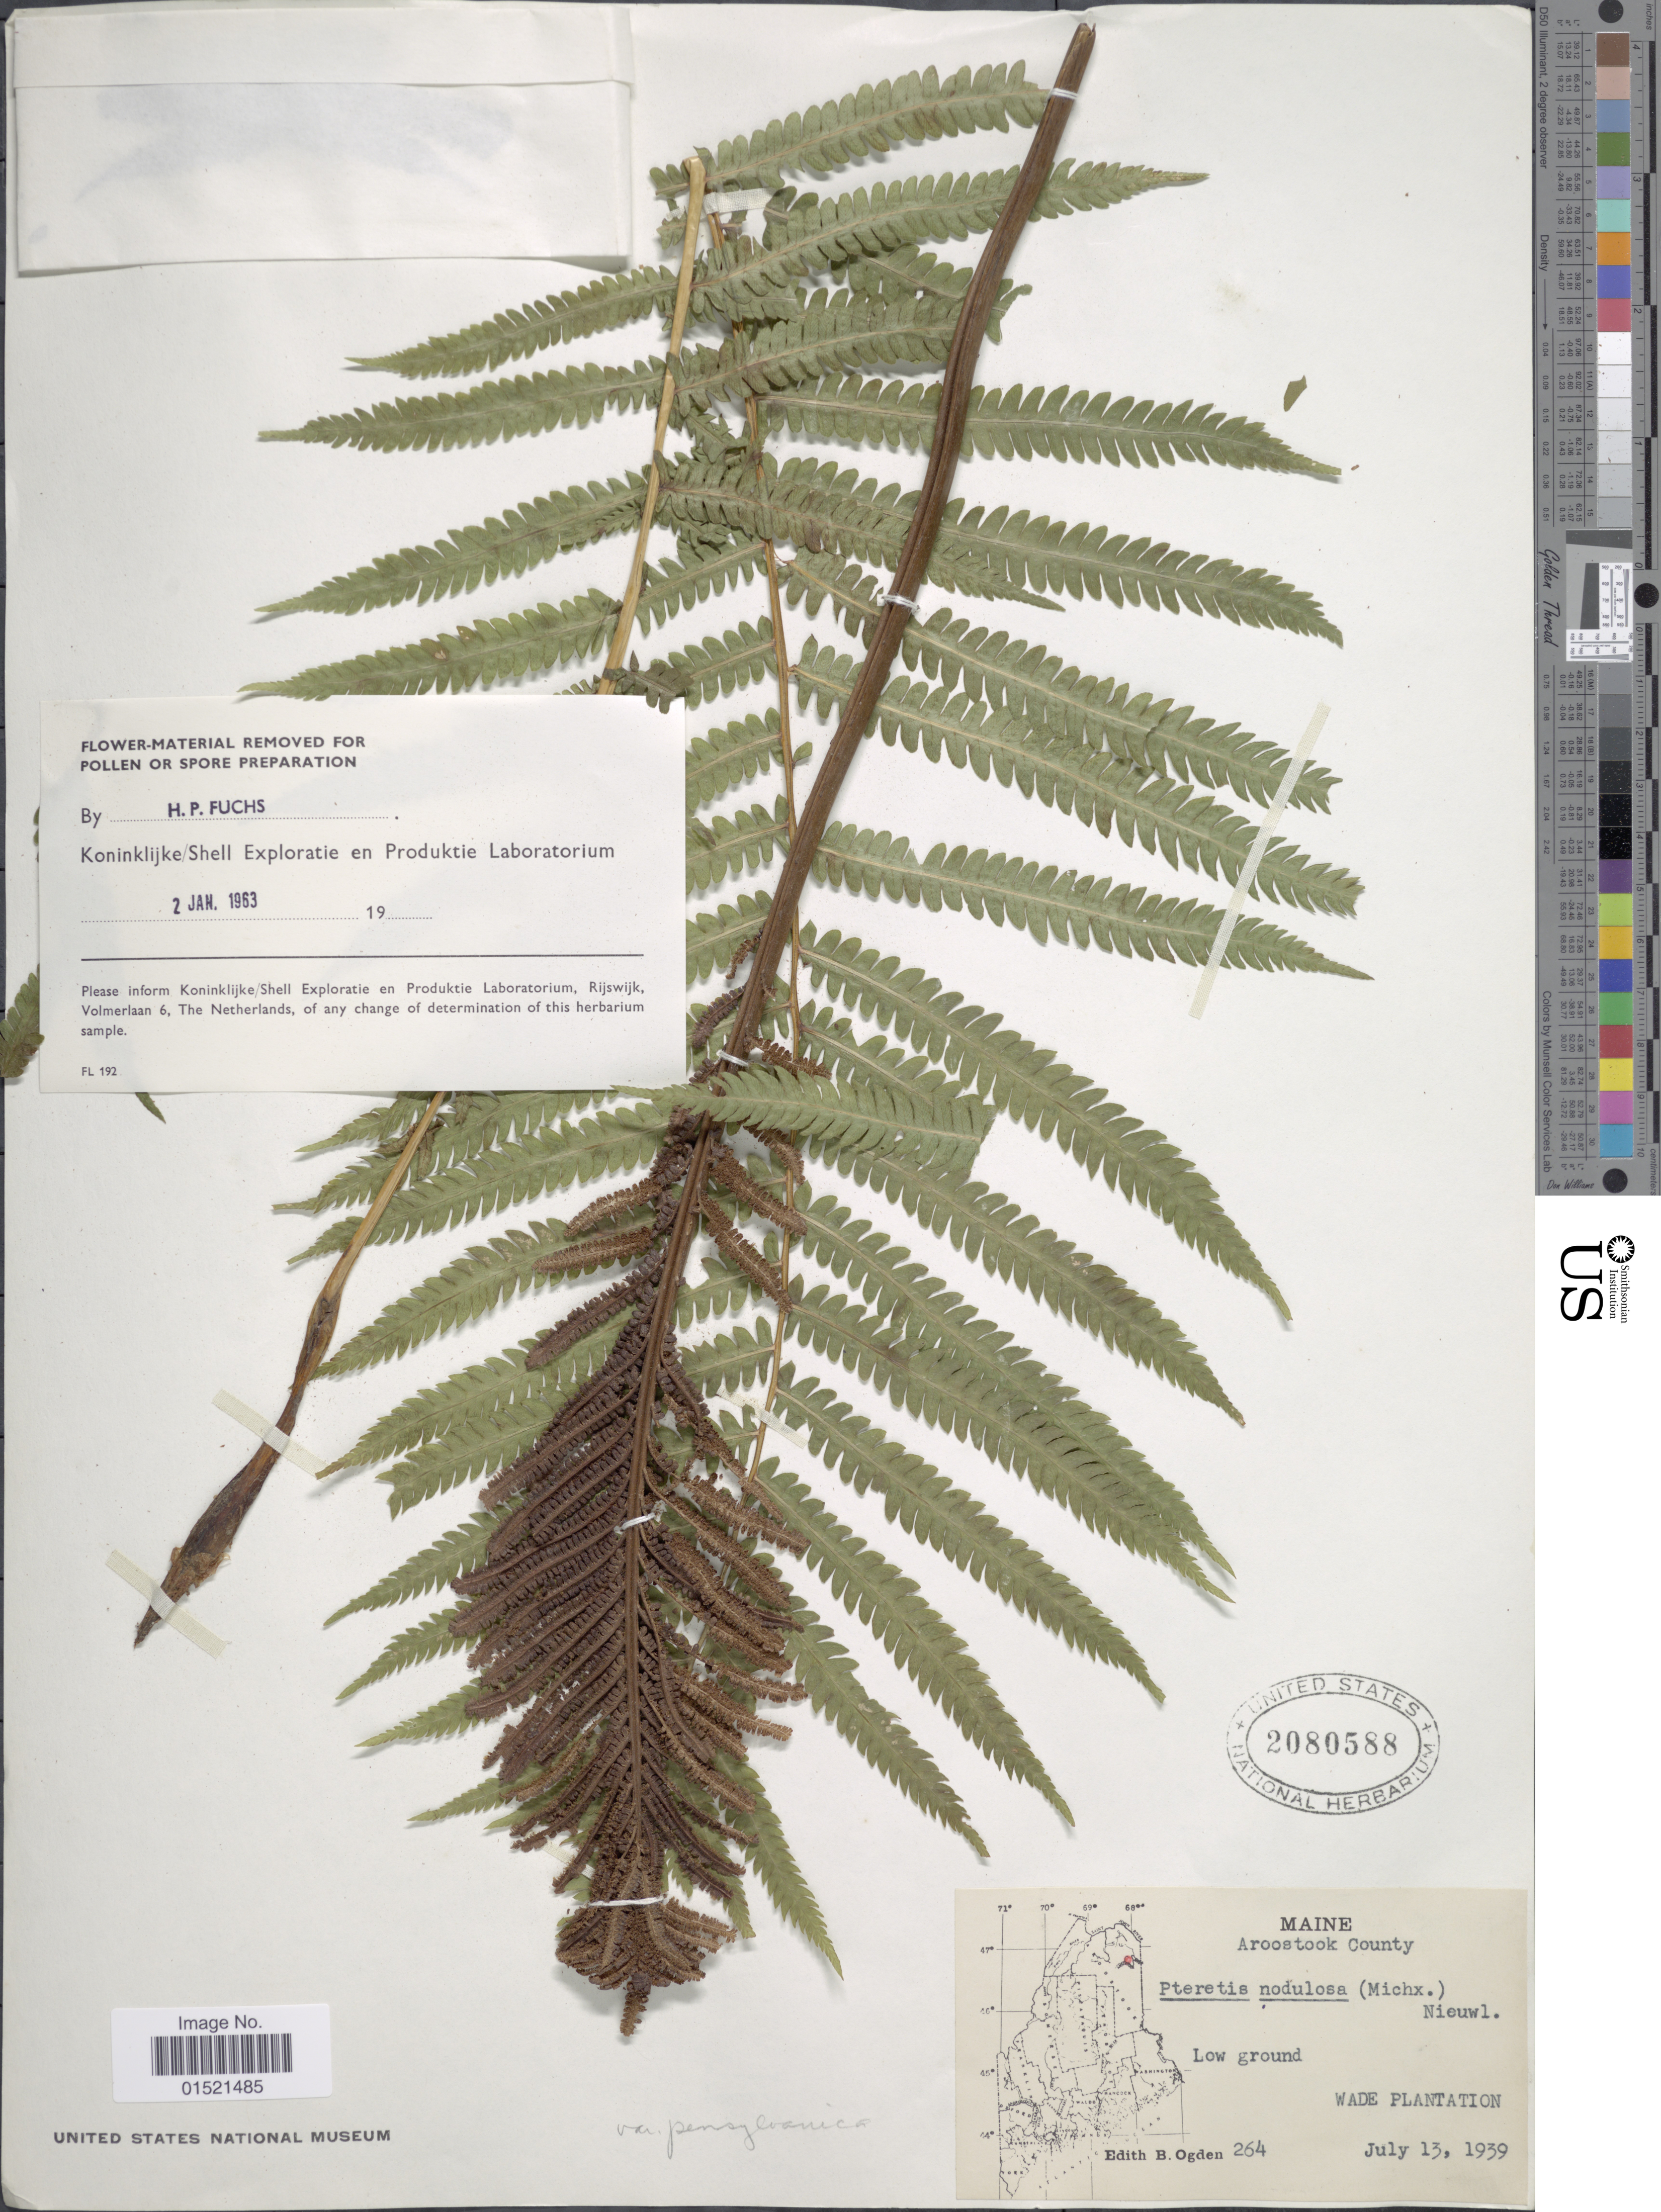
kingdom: Plantae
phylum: Tracheophyta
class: Polypodiopsida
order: Polypodiales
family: Onocleaceae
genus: Matteuccia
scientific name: Matteuccia struthiopteris var. pensylvanica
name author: (Willd.) C.V. Morton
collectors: E. Ogden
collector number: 264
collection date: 1939-07-13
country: United States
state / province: Maine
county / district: Aroostook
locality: Wade Plantation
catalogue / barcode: US 2080588